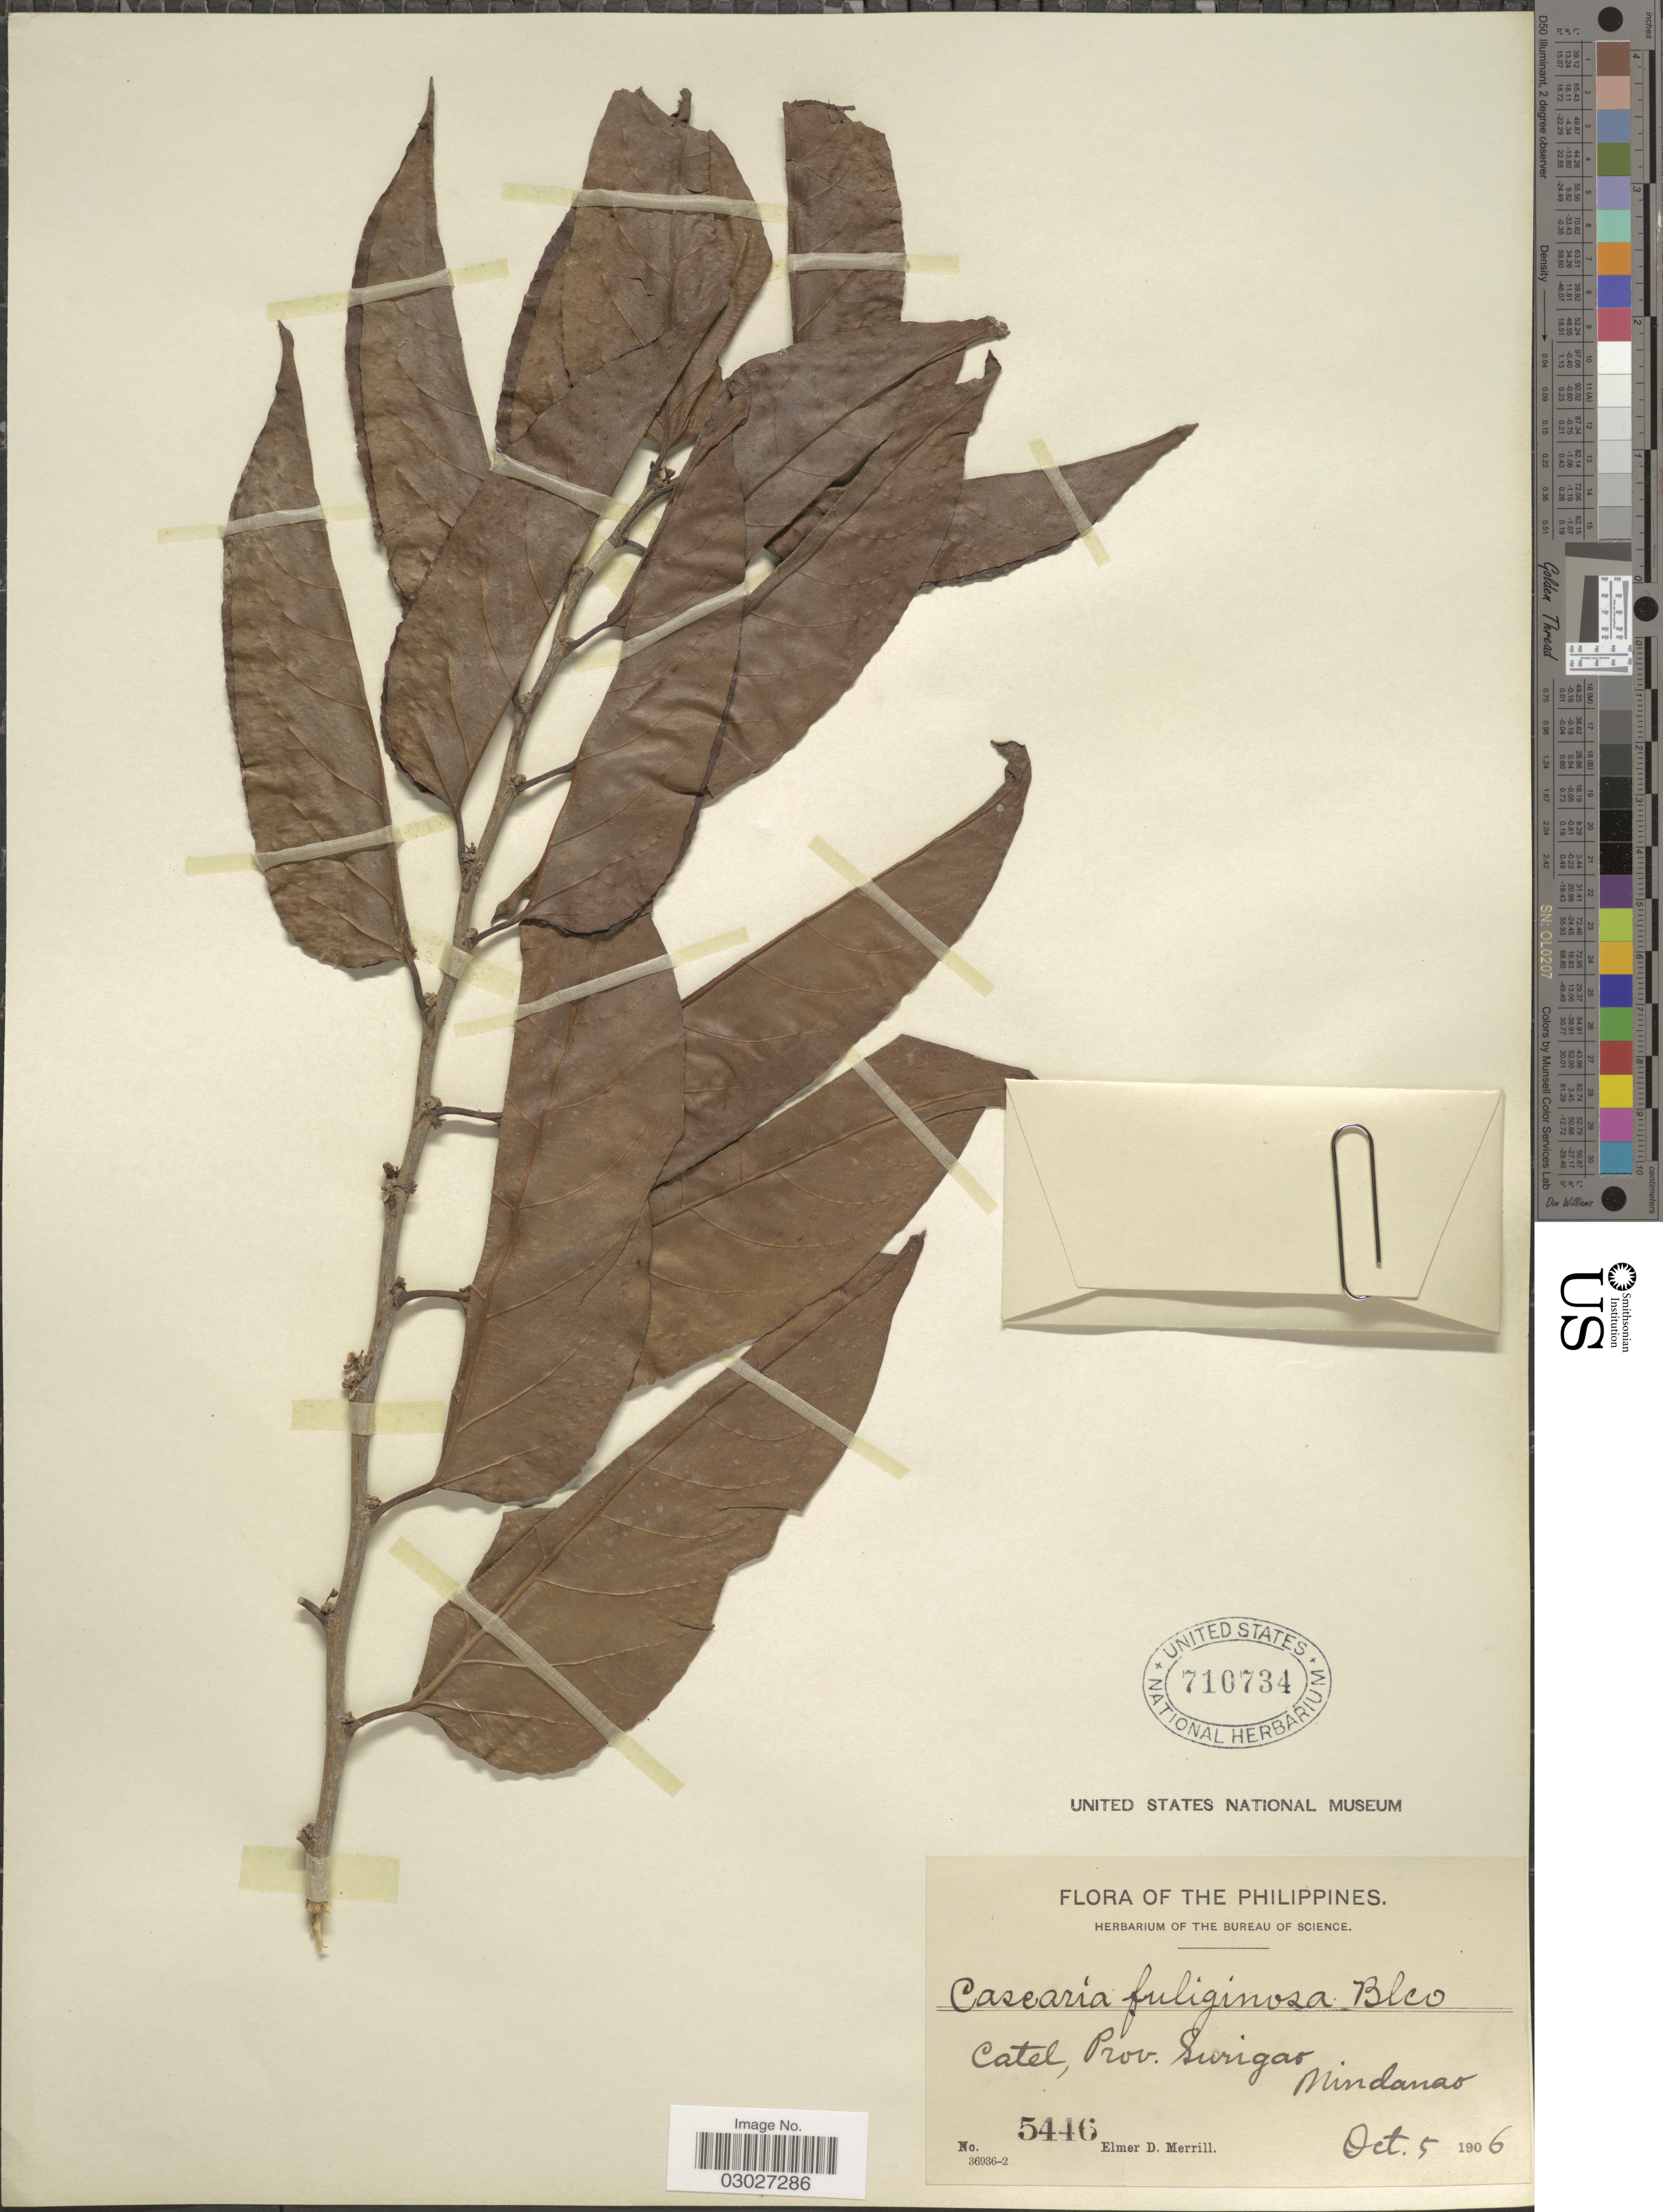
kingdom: Plantae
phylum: Tracheophyta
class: Magnoliopsida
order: Malpighiales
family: Salicaceae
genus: Casearia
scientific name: Casearia fuliginosa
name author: (Blanco) Blanco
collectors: E. D. Merrill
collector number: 5446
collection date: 1906-10-05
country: Philippines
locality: Catel, Prov. Surigas, Mindanao.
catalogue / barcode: US 710734